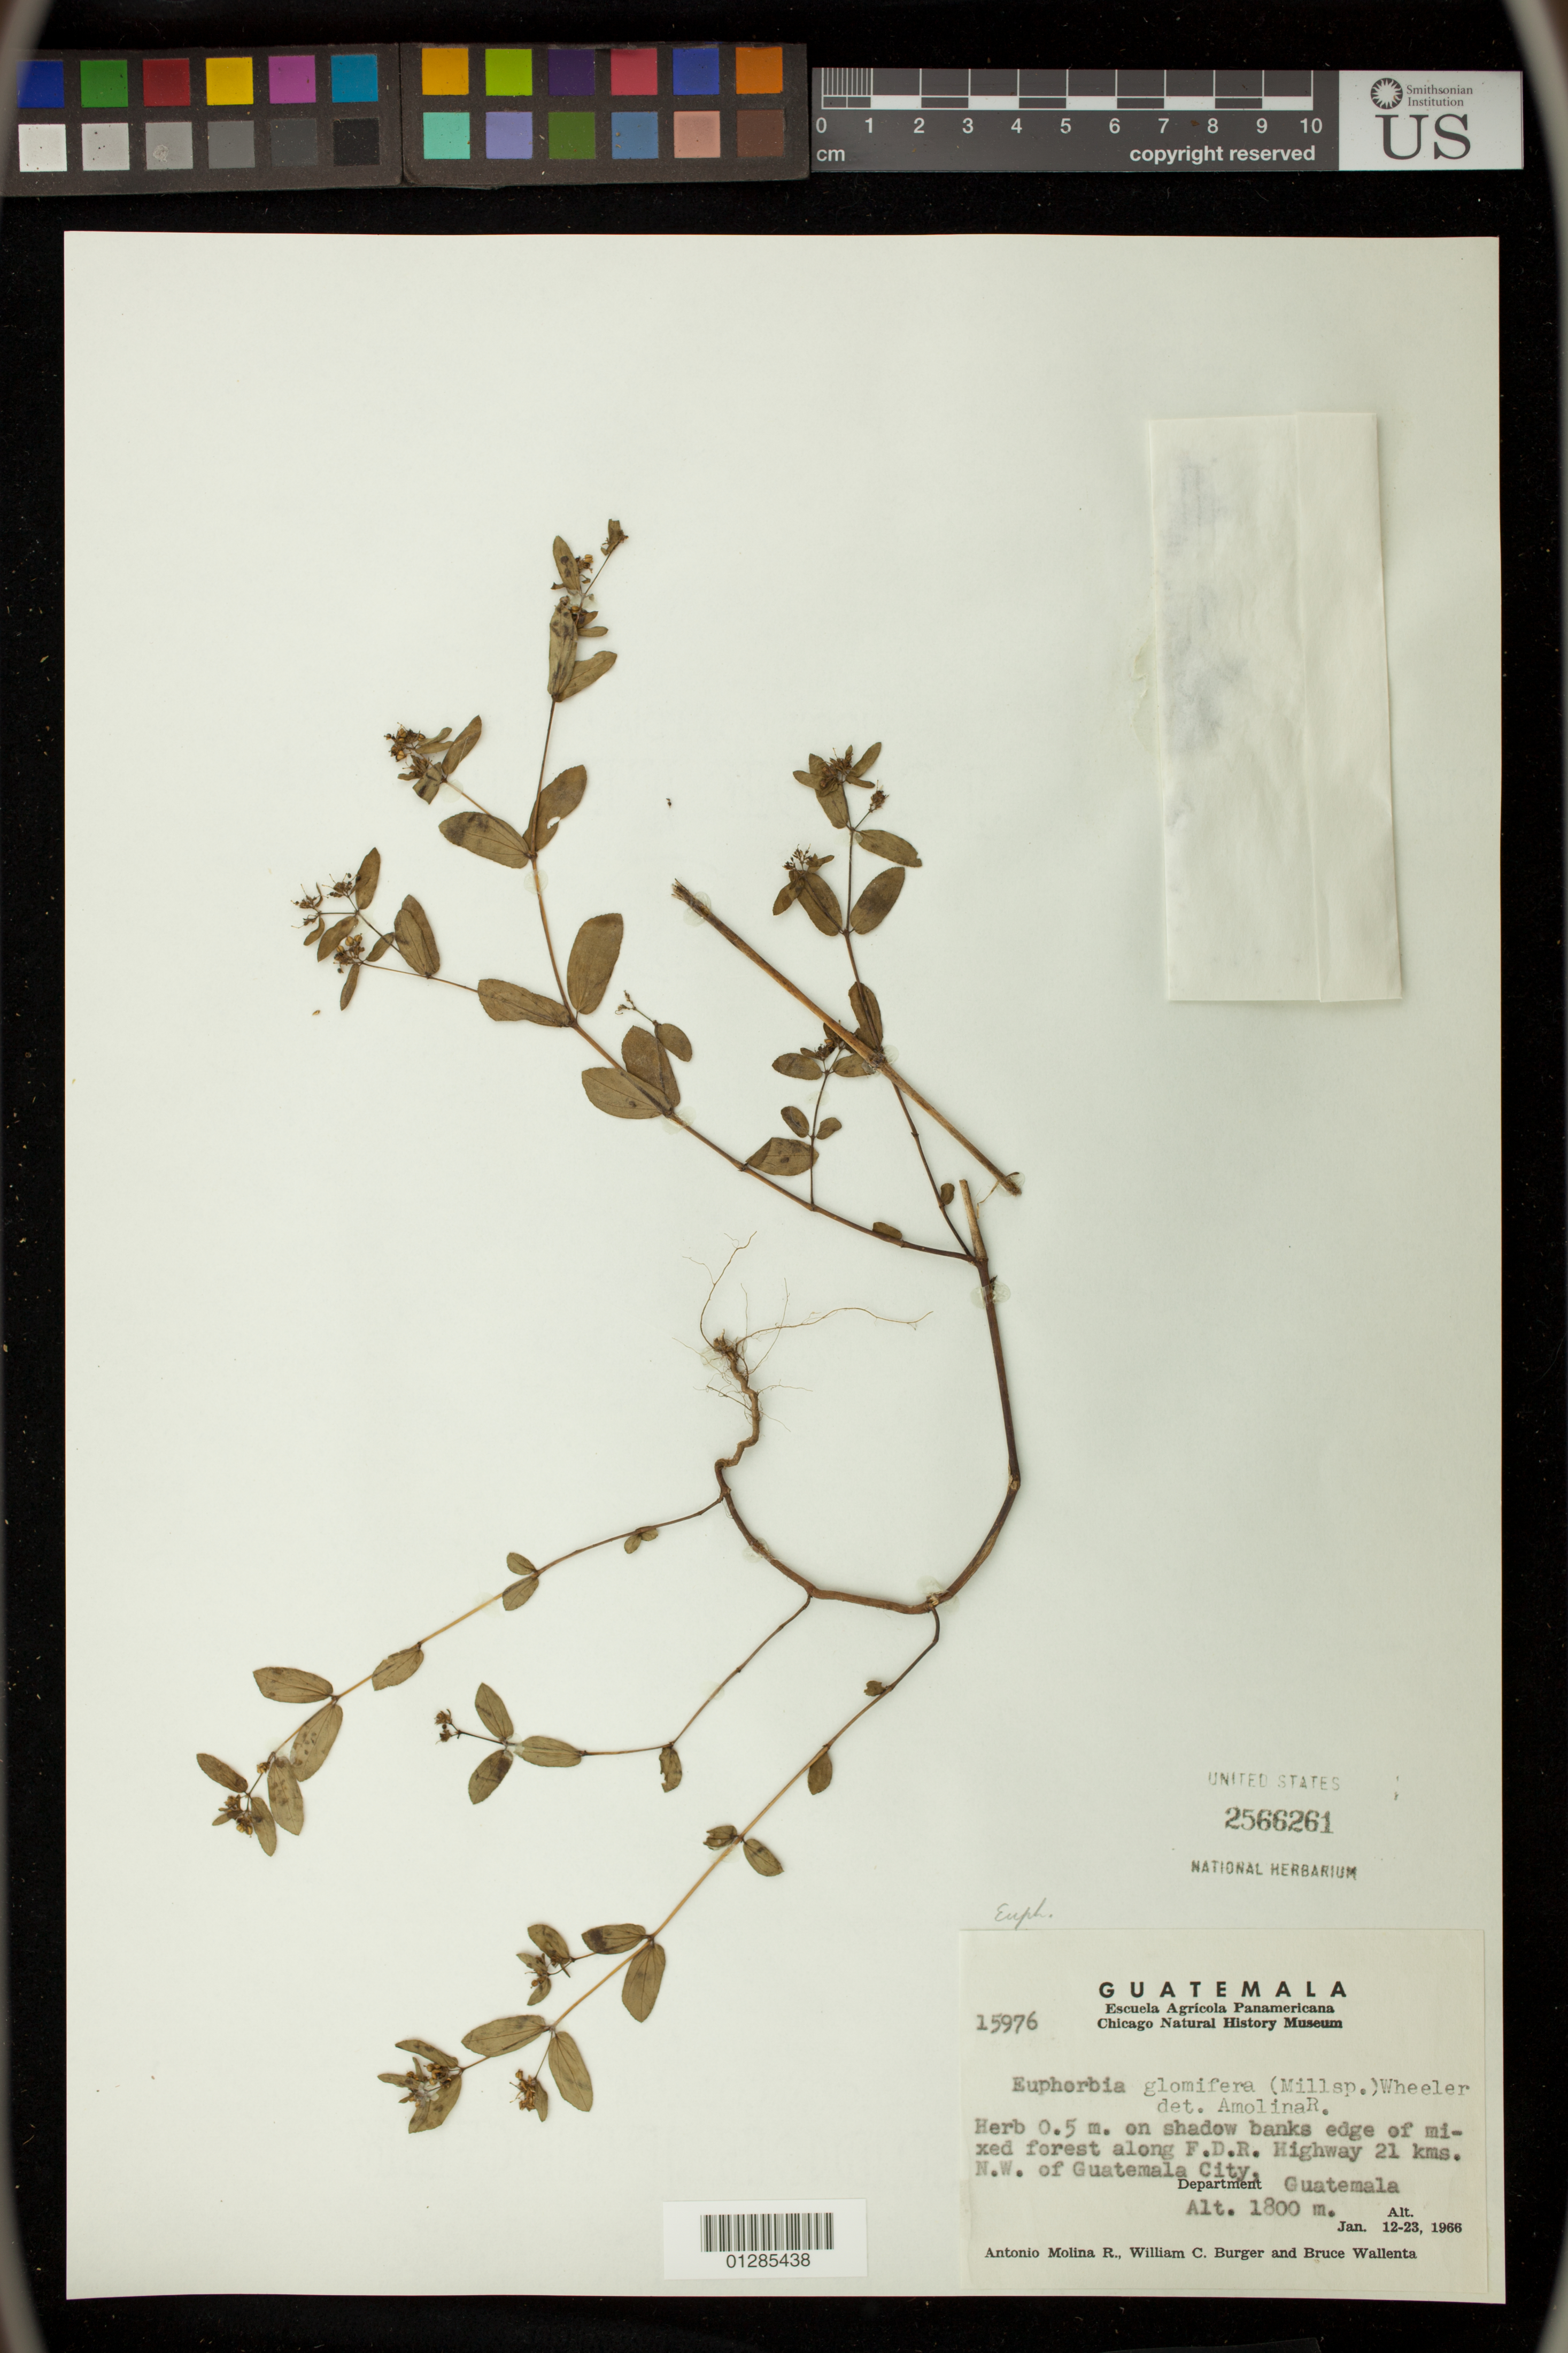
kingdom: Plantae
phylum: Tracheophyta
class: Magnoliopsida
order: Malpighiales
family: Euphorbiaceae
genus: Euphorbia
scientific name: Euphorbia hypericifolia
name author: L.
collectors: A. Molina R., W. Burger & B. Wallenta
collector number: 15976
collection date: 1966-01-12/1966-01-23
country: Guatemala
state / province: Guatemala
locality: Along F.D.R. Highway 21 kms. N.W. of Guatemala City, Guatemala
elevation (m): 1800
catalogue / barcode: US 2566261